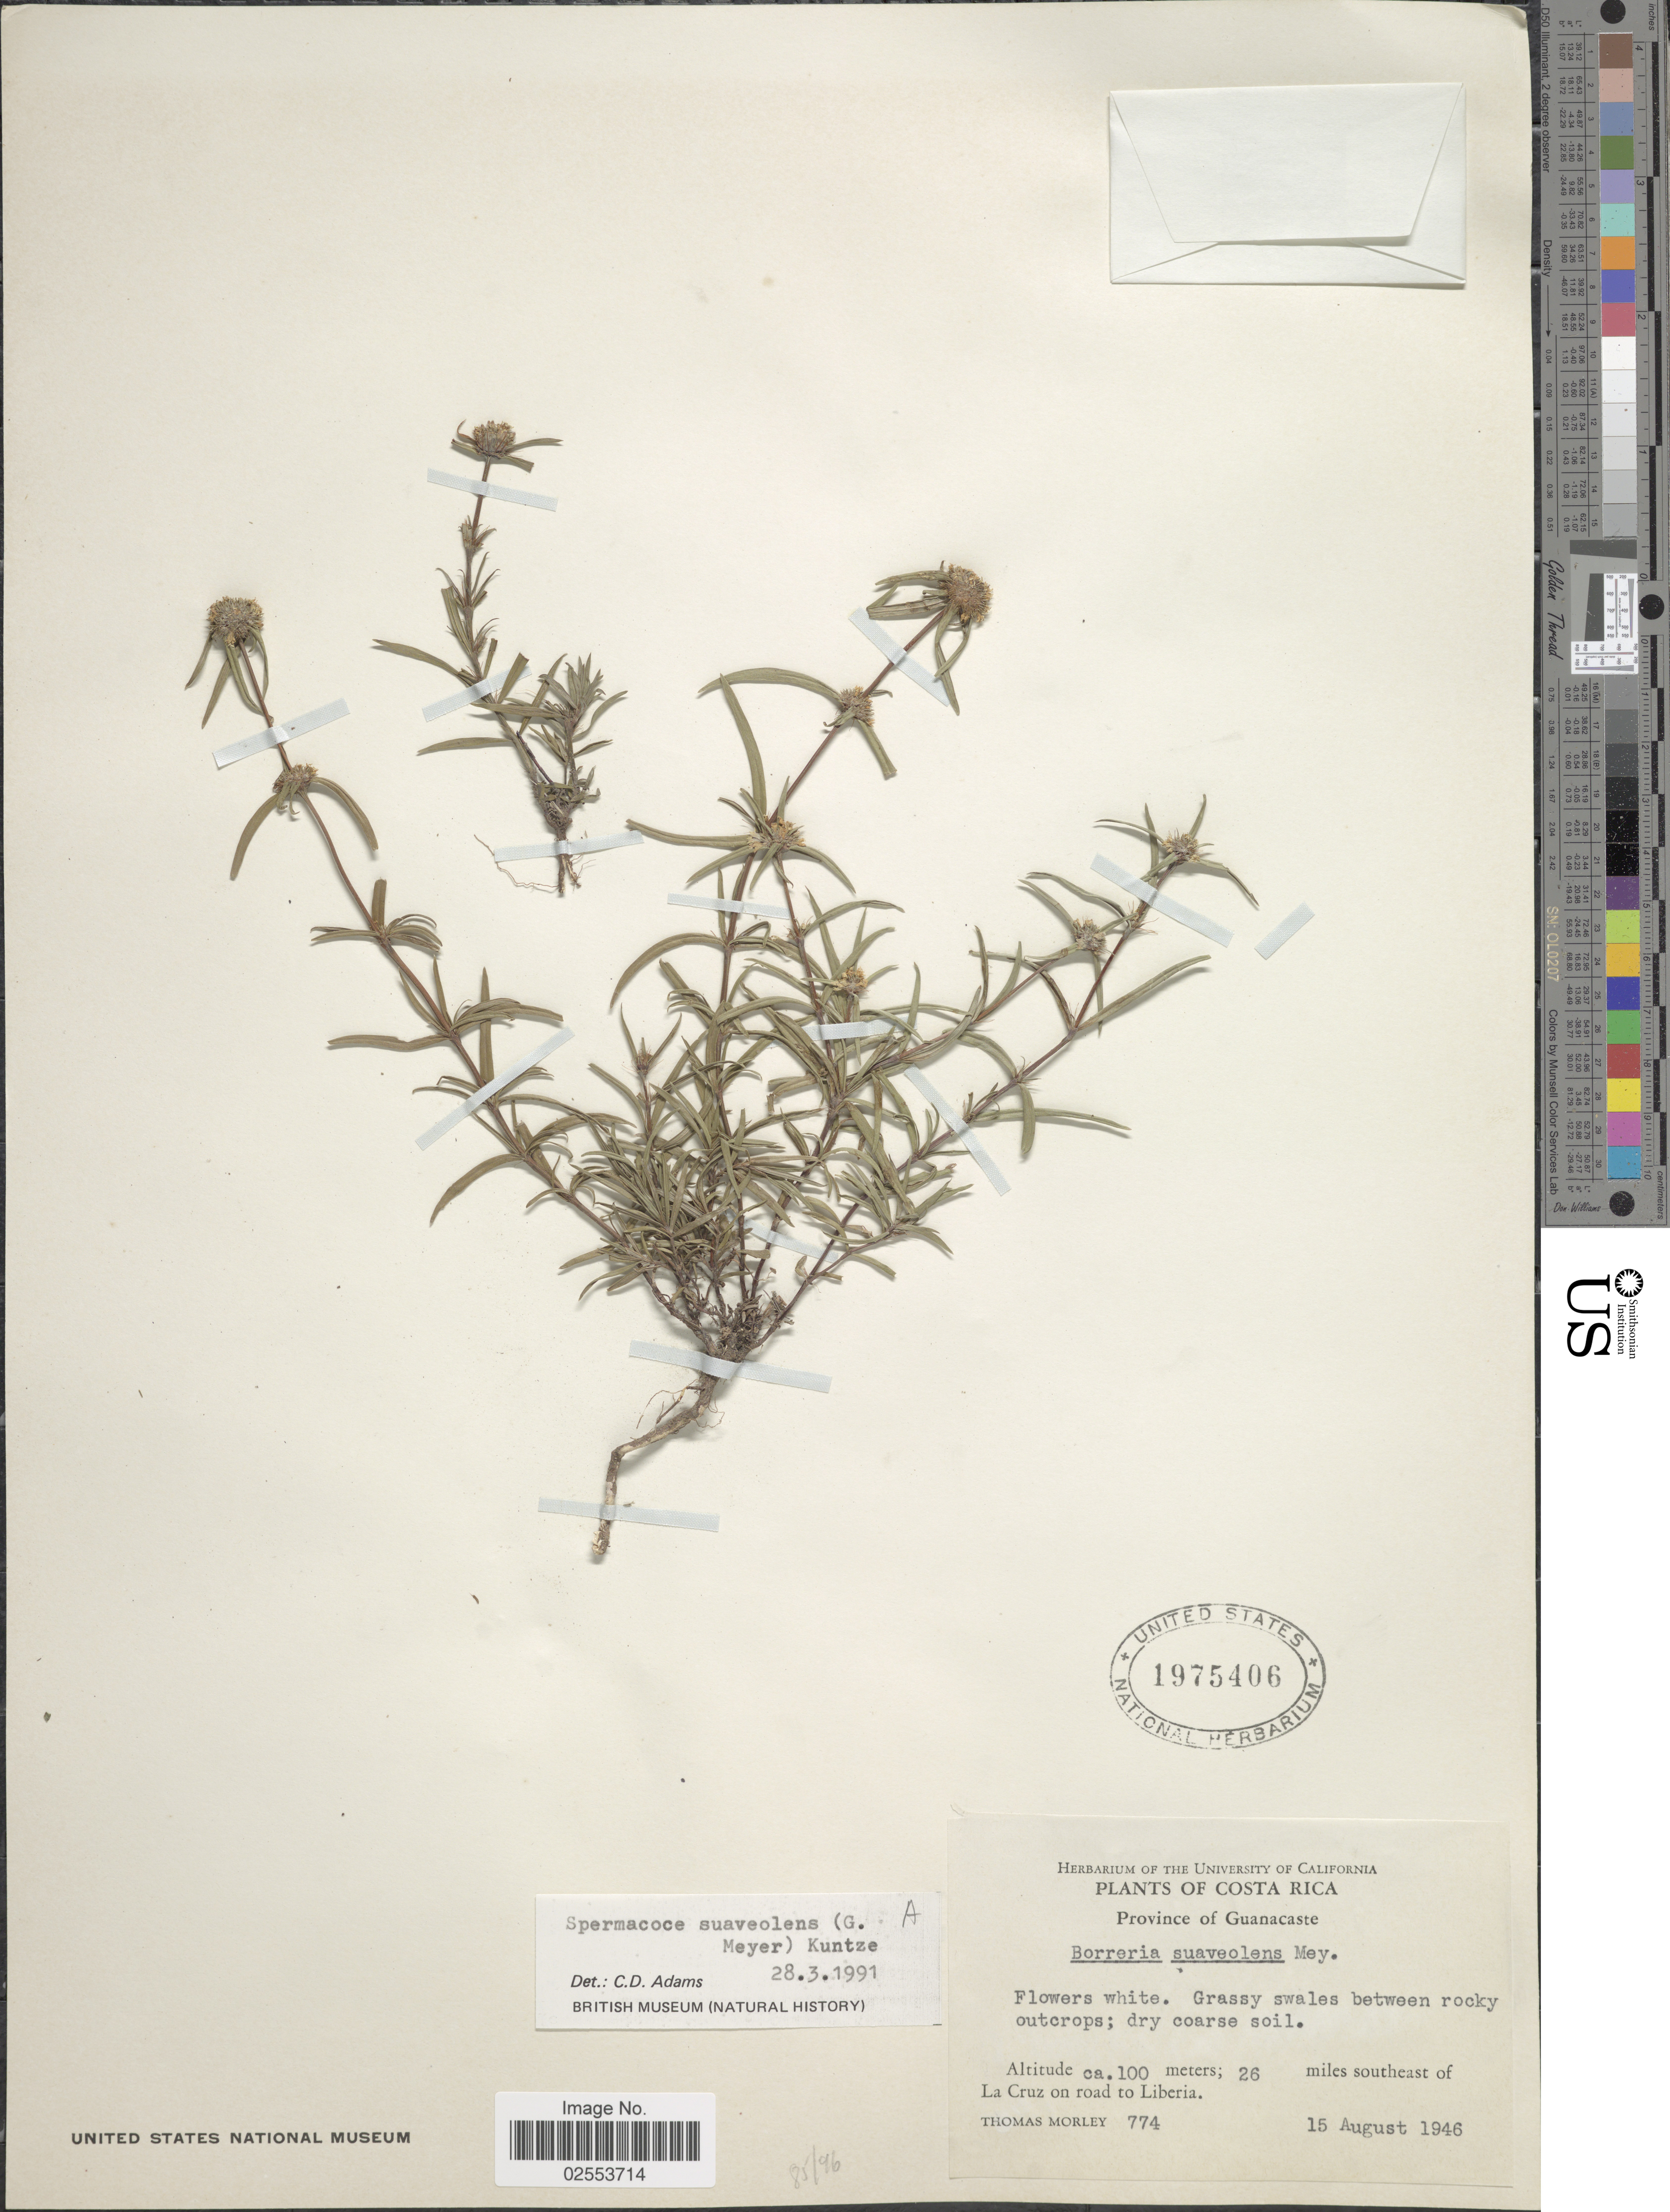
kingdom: Plantae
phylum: Tracheophyta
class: Magnoliopsida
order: Gentianales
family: Rubiaceae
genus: Spermacoce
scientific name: Spermacoce suaveolens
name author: (G. Mey.) Kuntze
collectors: T. Morley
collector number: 774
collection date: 1946-08-15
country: Costa Rica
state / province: Guanacaste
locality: Between outcrops, 26 miles southeast of La Cruz on road to Liberia.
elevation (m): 100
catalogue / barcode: US 1975406